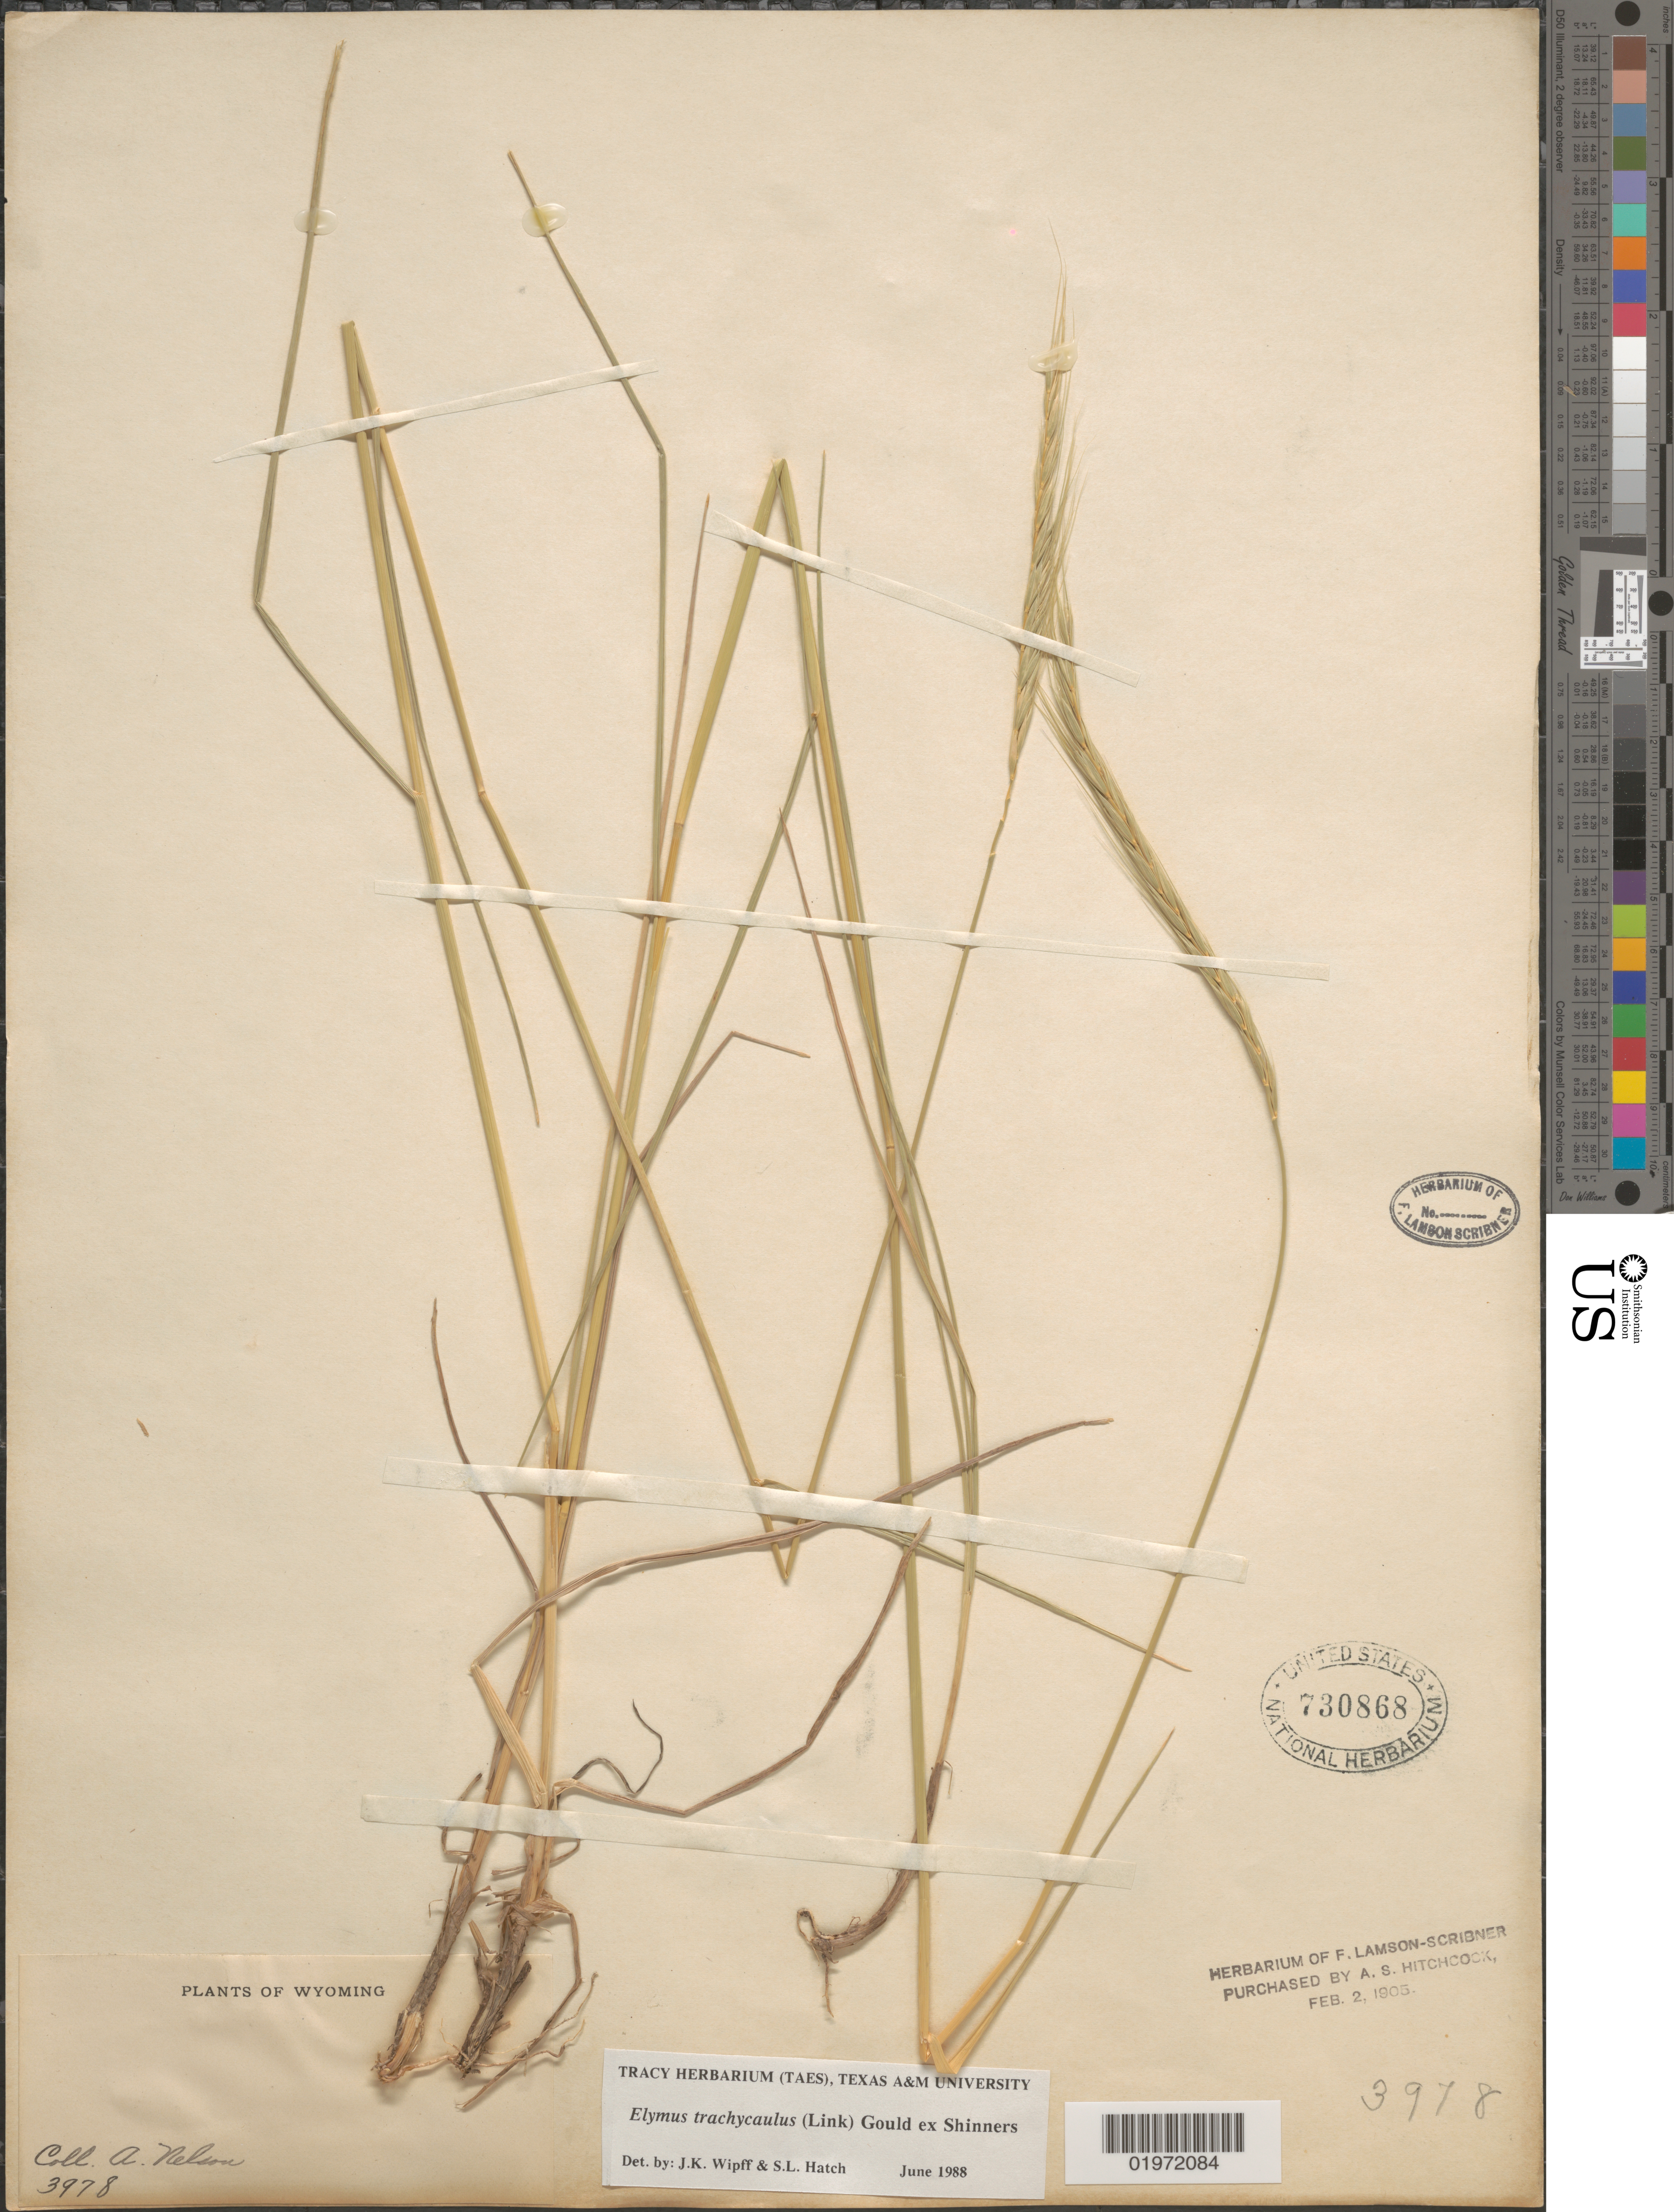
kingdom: Plantae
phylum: Tracheophyta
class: Liliopsida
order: Poales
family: Poaceae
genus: Elymus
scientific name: Elymus trachycaulus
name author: (Link) Gould ex Shinners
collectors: A. Nelson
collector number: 3978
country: United States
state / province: Wyoming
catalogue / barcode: US 730868